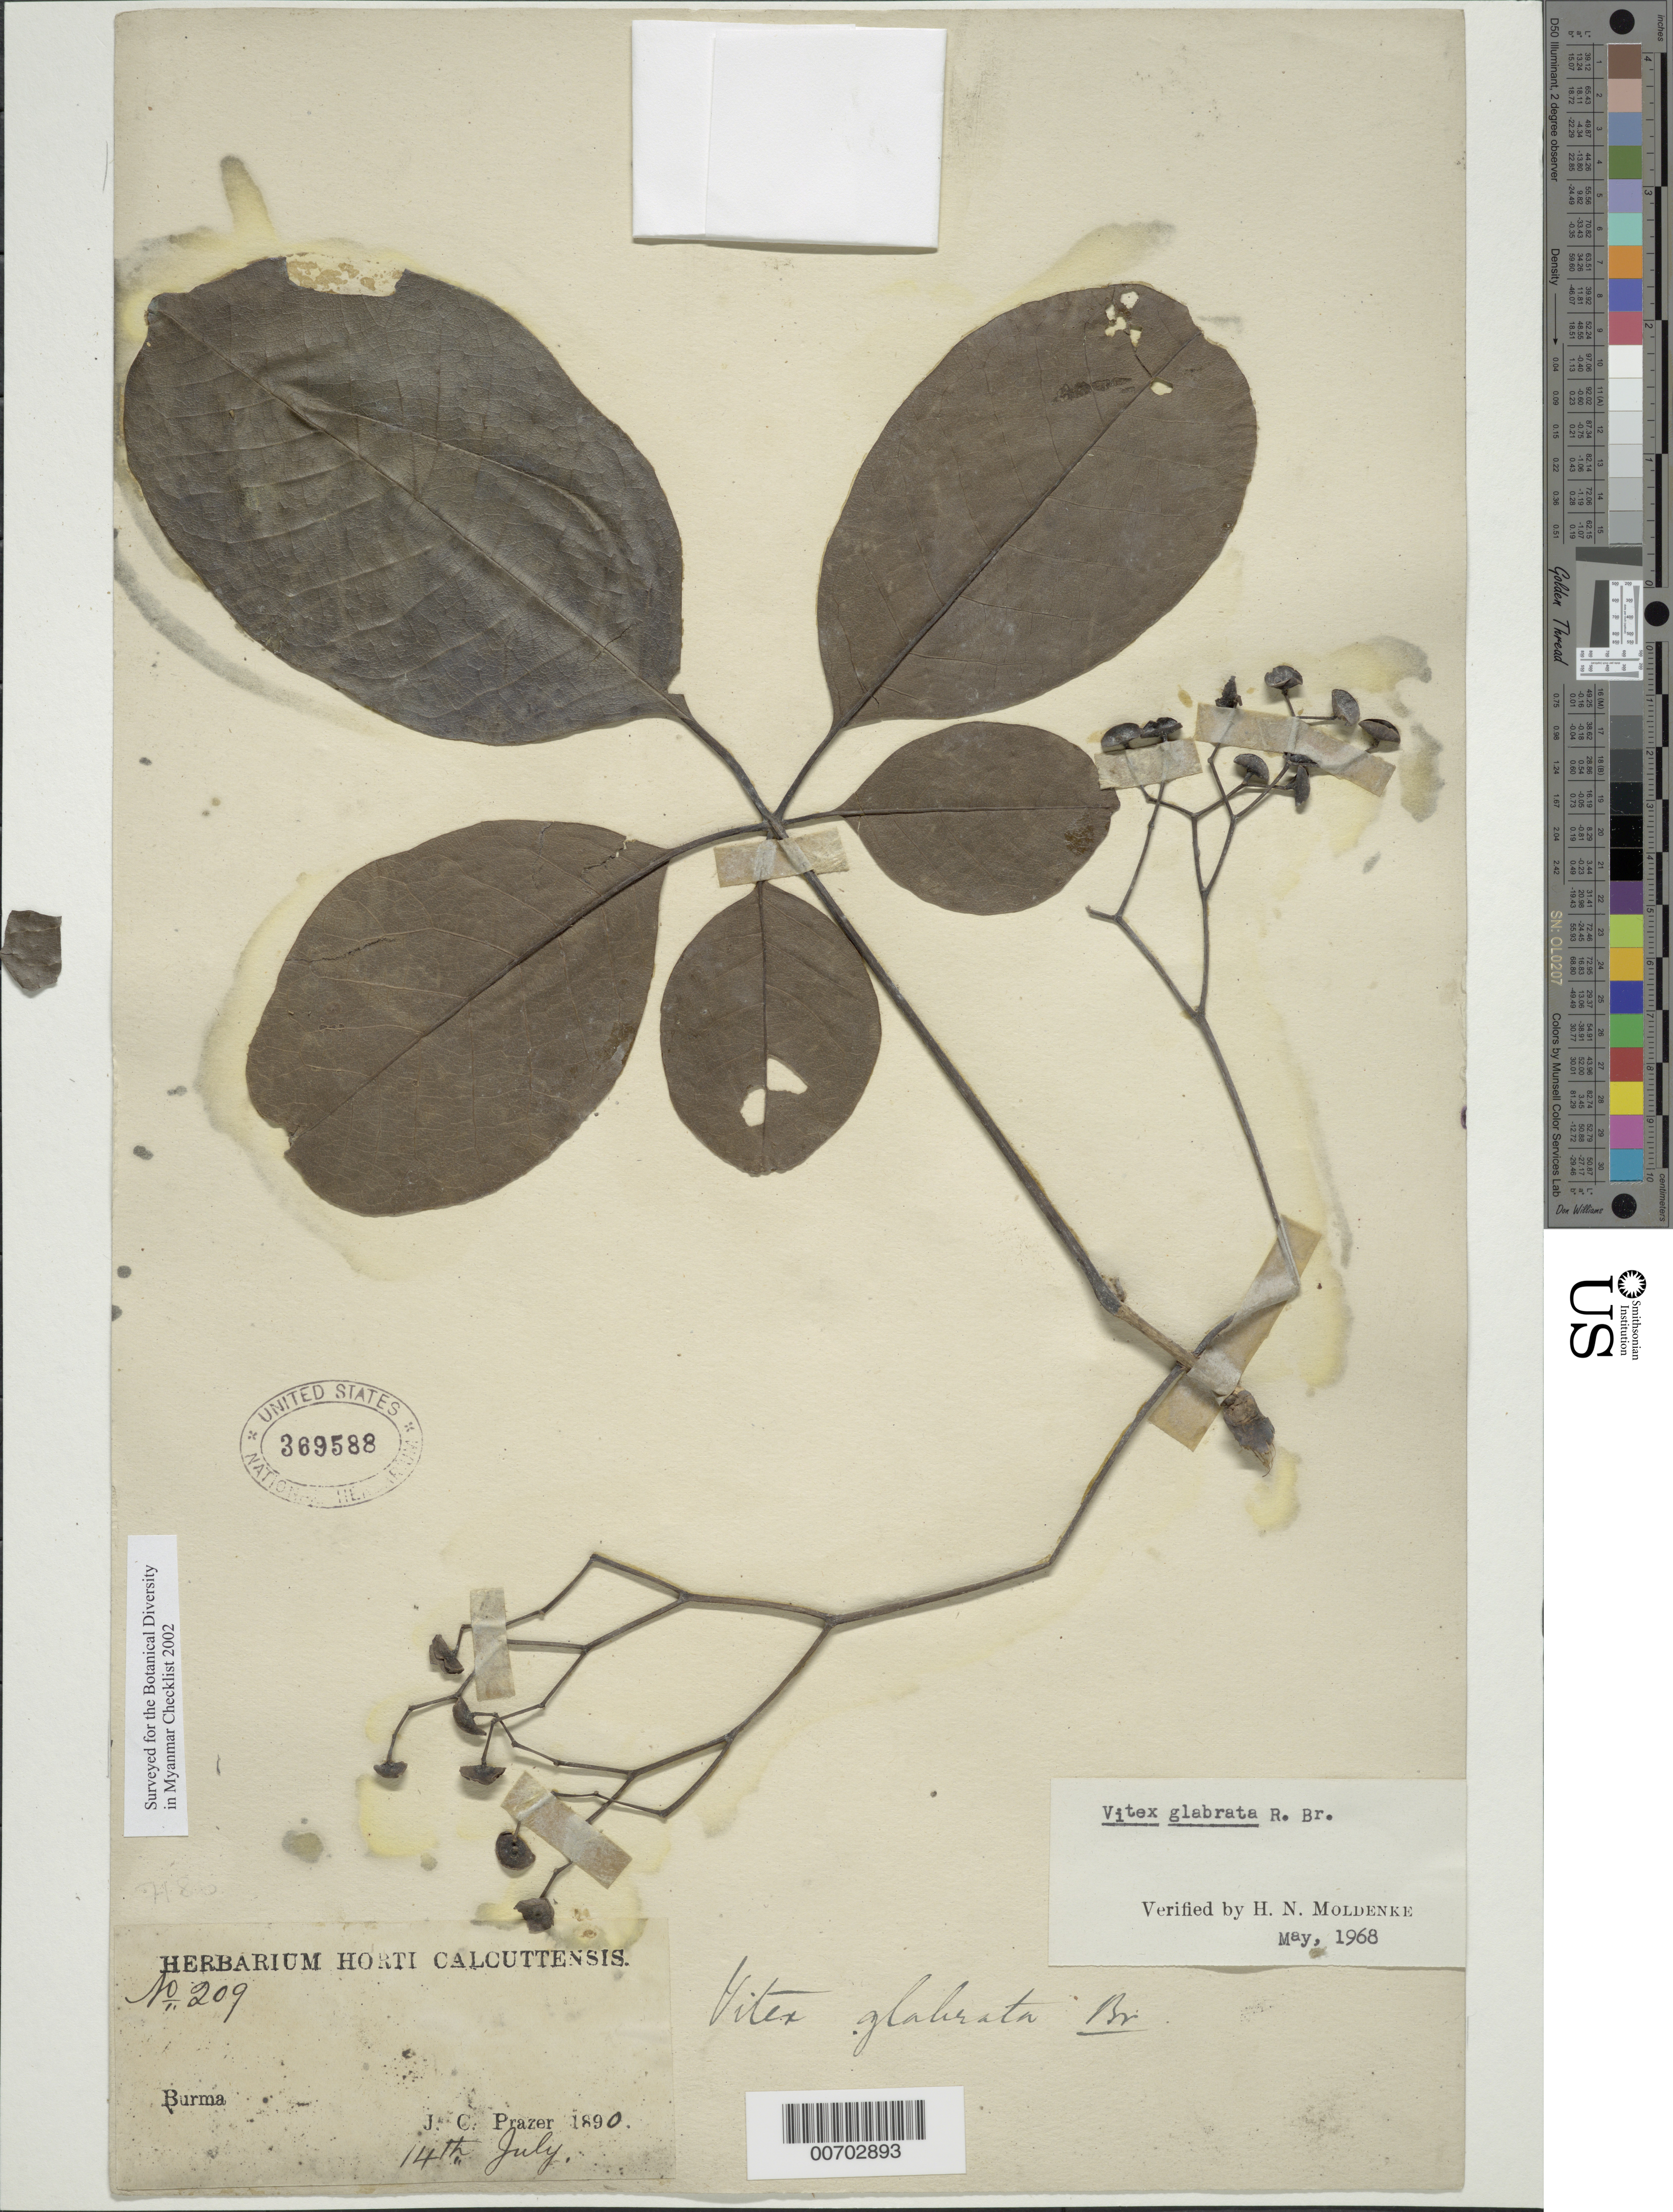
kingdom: Plantae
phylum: Tracheophyta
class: Magnoliopsida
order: Lamiales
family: Lamiaceae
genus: Vitex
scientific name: Vitex glabrata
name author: R. Br.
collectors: J. Prazer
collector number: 209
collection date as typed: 14 Jul 1890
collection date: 1890-07-14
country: Myanmar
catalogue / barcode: US 369588